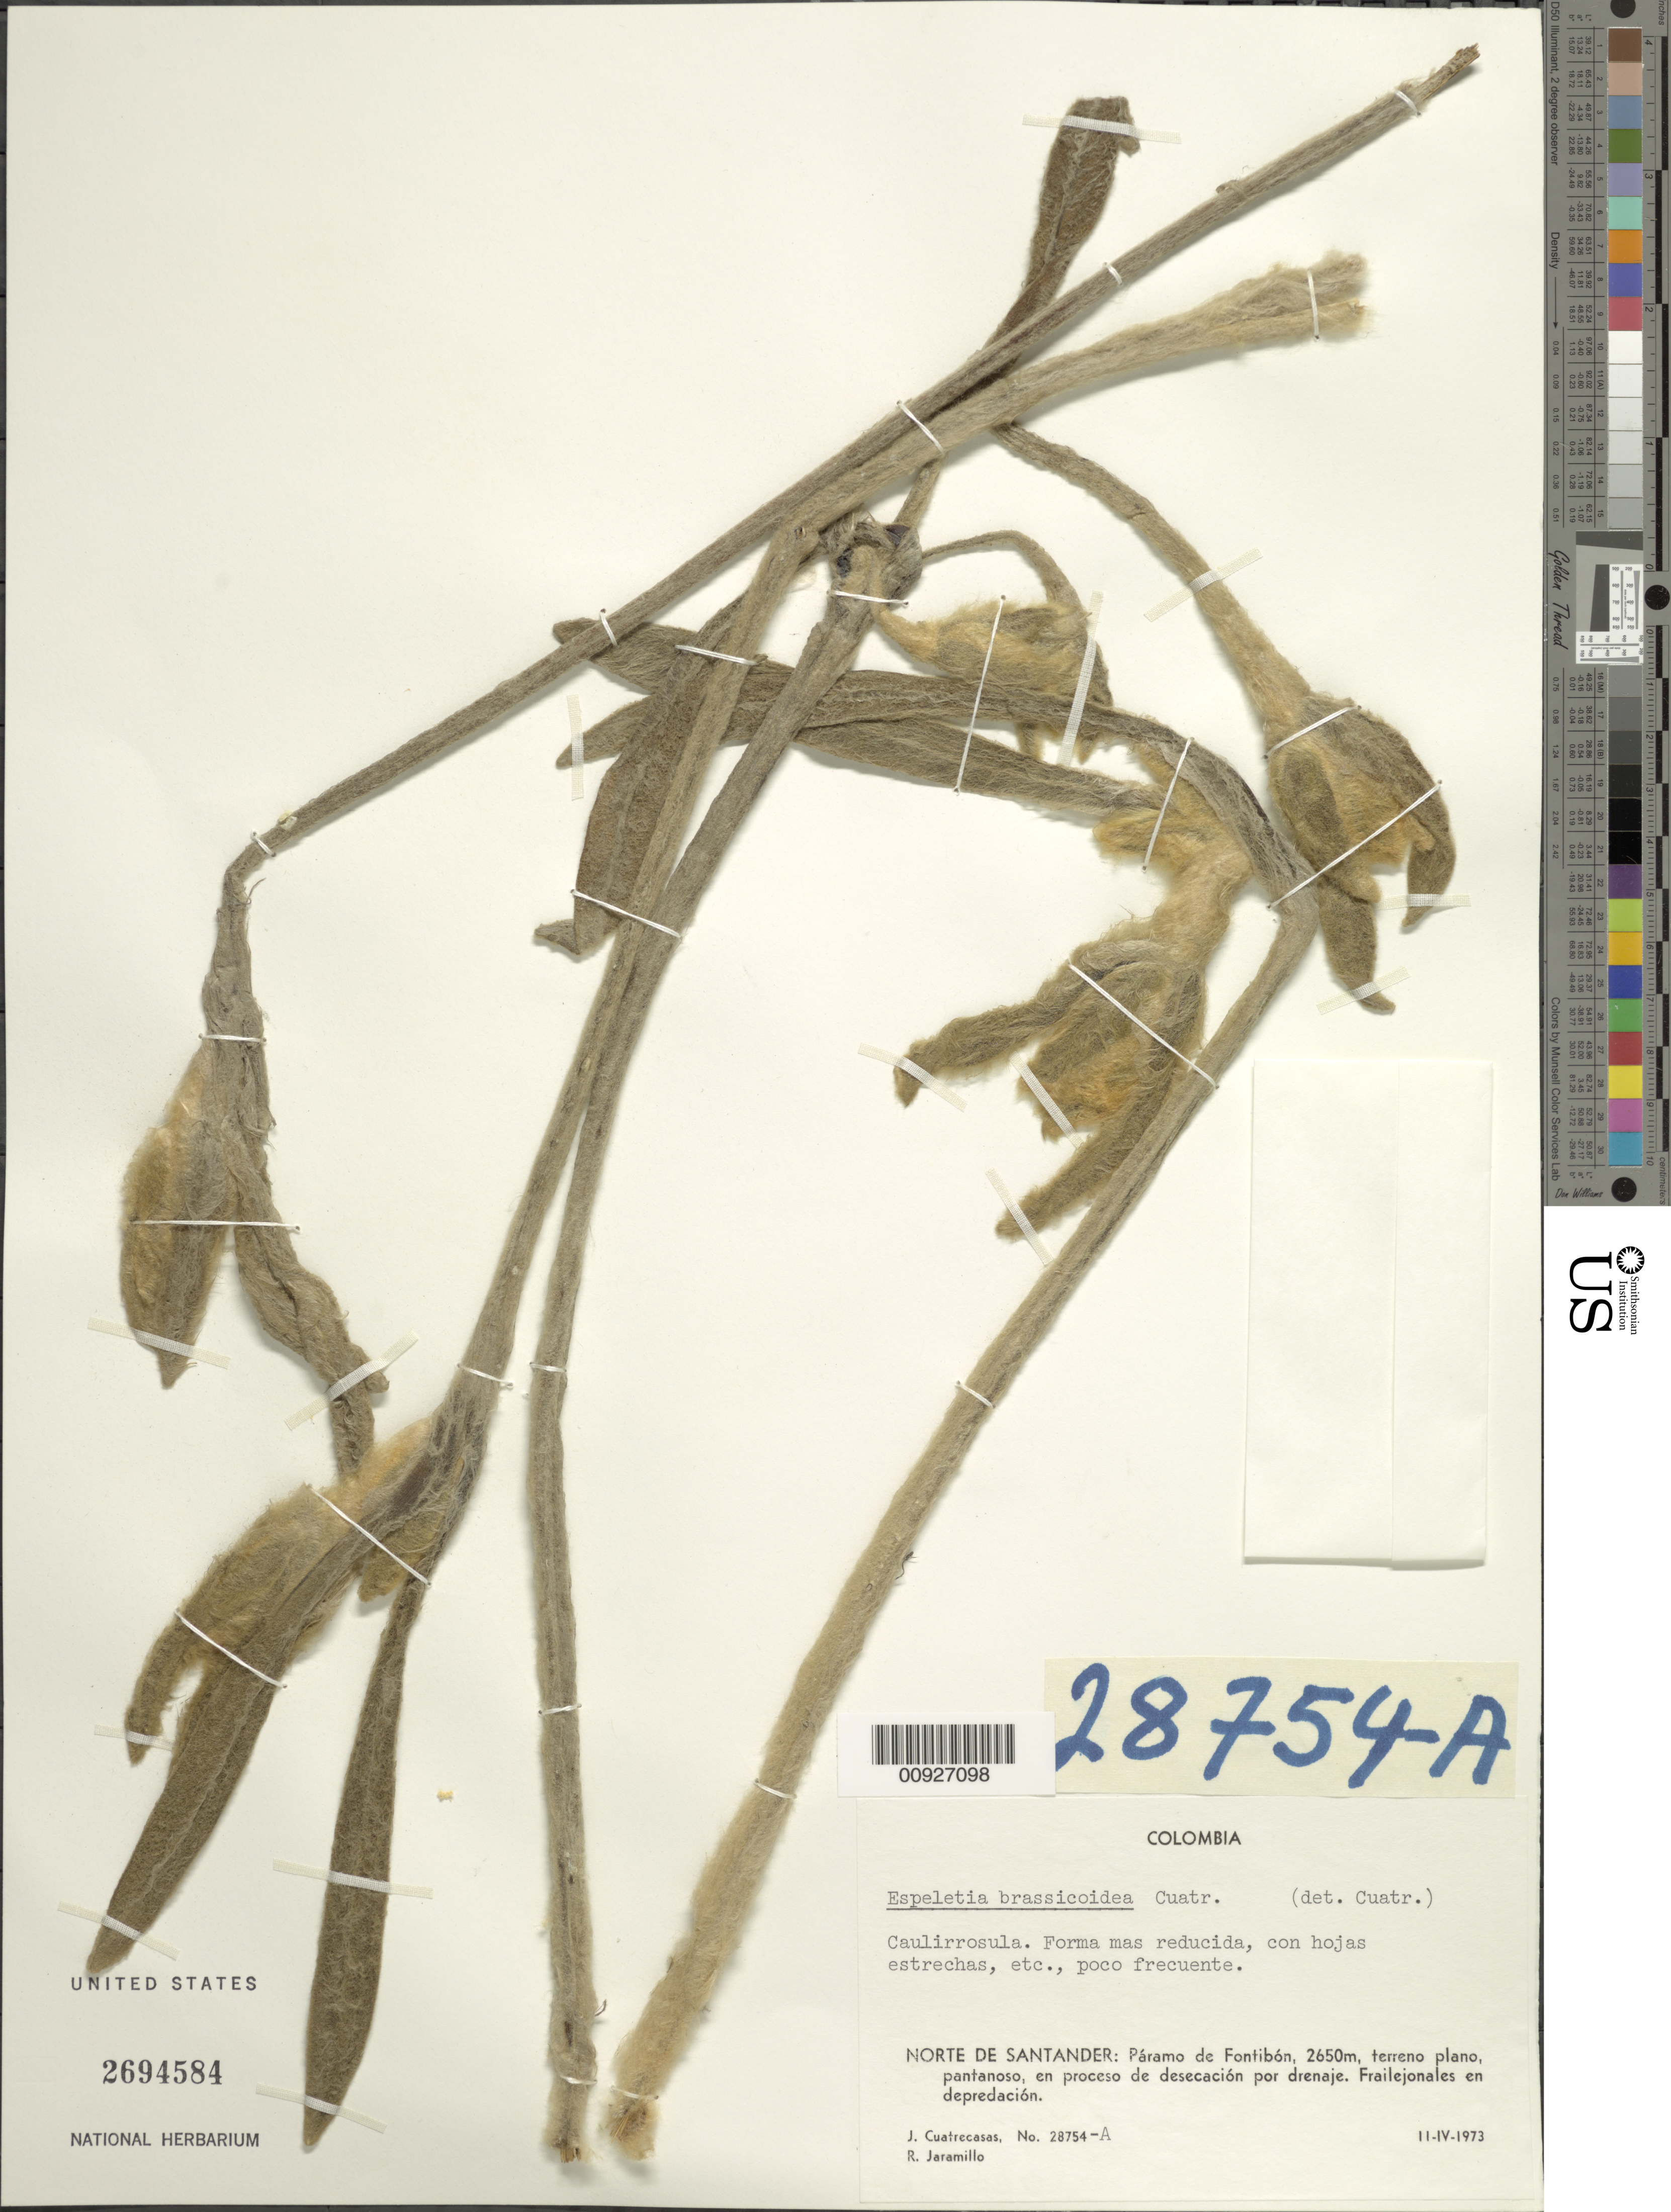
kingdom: Plantae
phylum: Tracheophyta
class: Magnoliopsida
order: Asterales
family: Asteraceae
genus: Espeletia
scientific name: Espeletia brassicoidea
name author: Cuatrec.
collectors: J. Cuatrecasas & R. Jaramillo M.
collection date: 1973-04-11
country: Colombia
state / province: Norte de Santander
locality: P. de Fontibón.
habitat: Terreno plano, pantanoso, en proceso de desecación por drenaje. Frailejonales en depredación. Poco frecuente.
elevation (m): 2650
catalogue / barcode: US 2694584